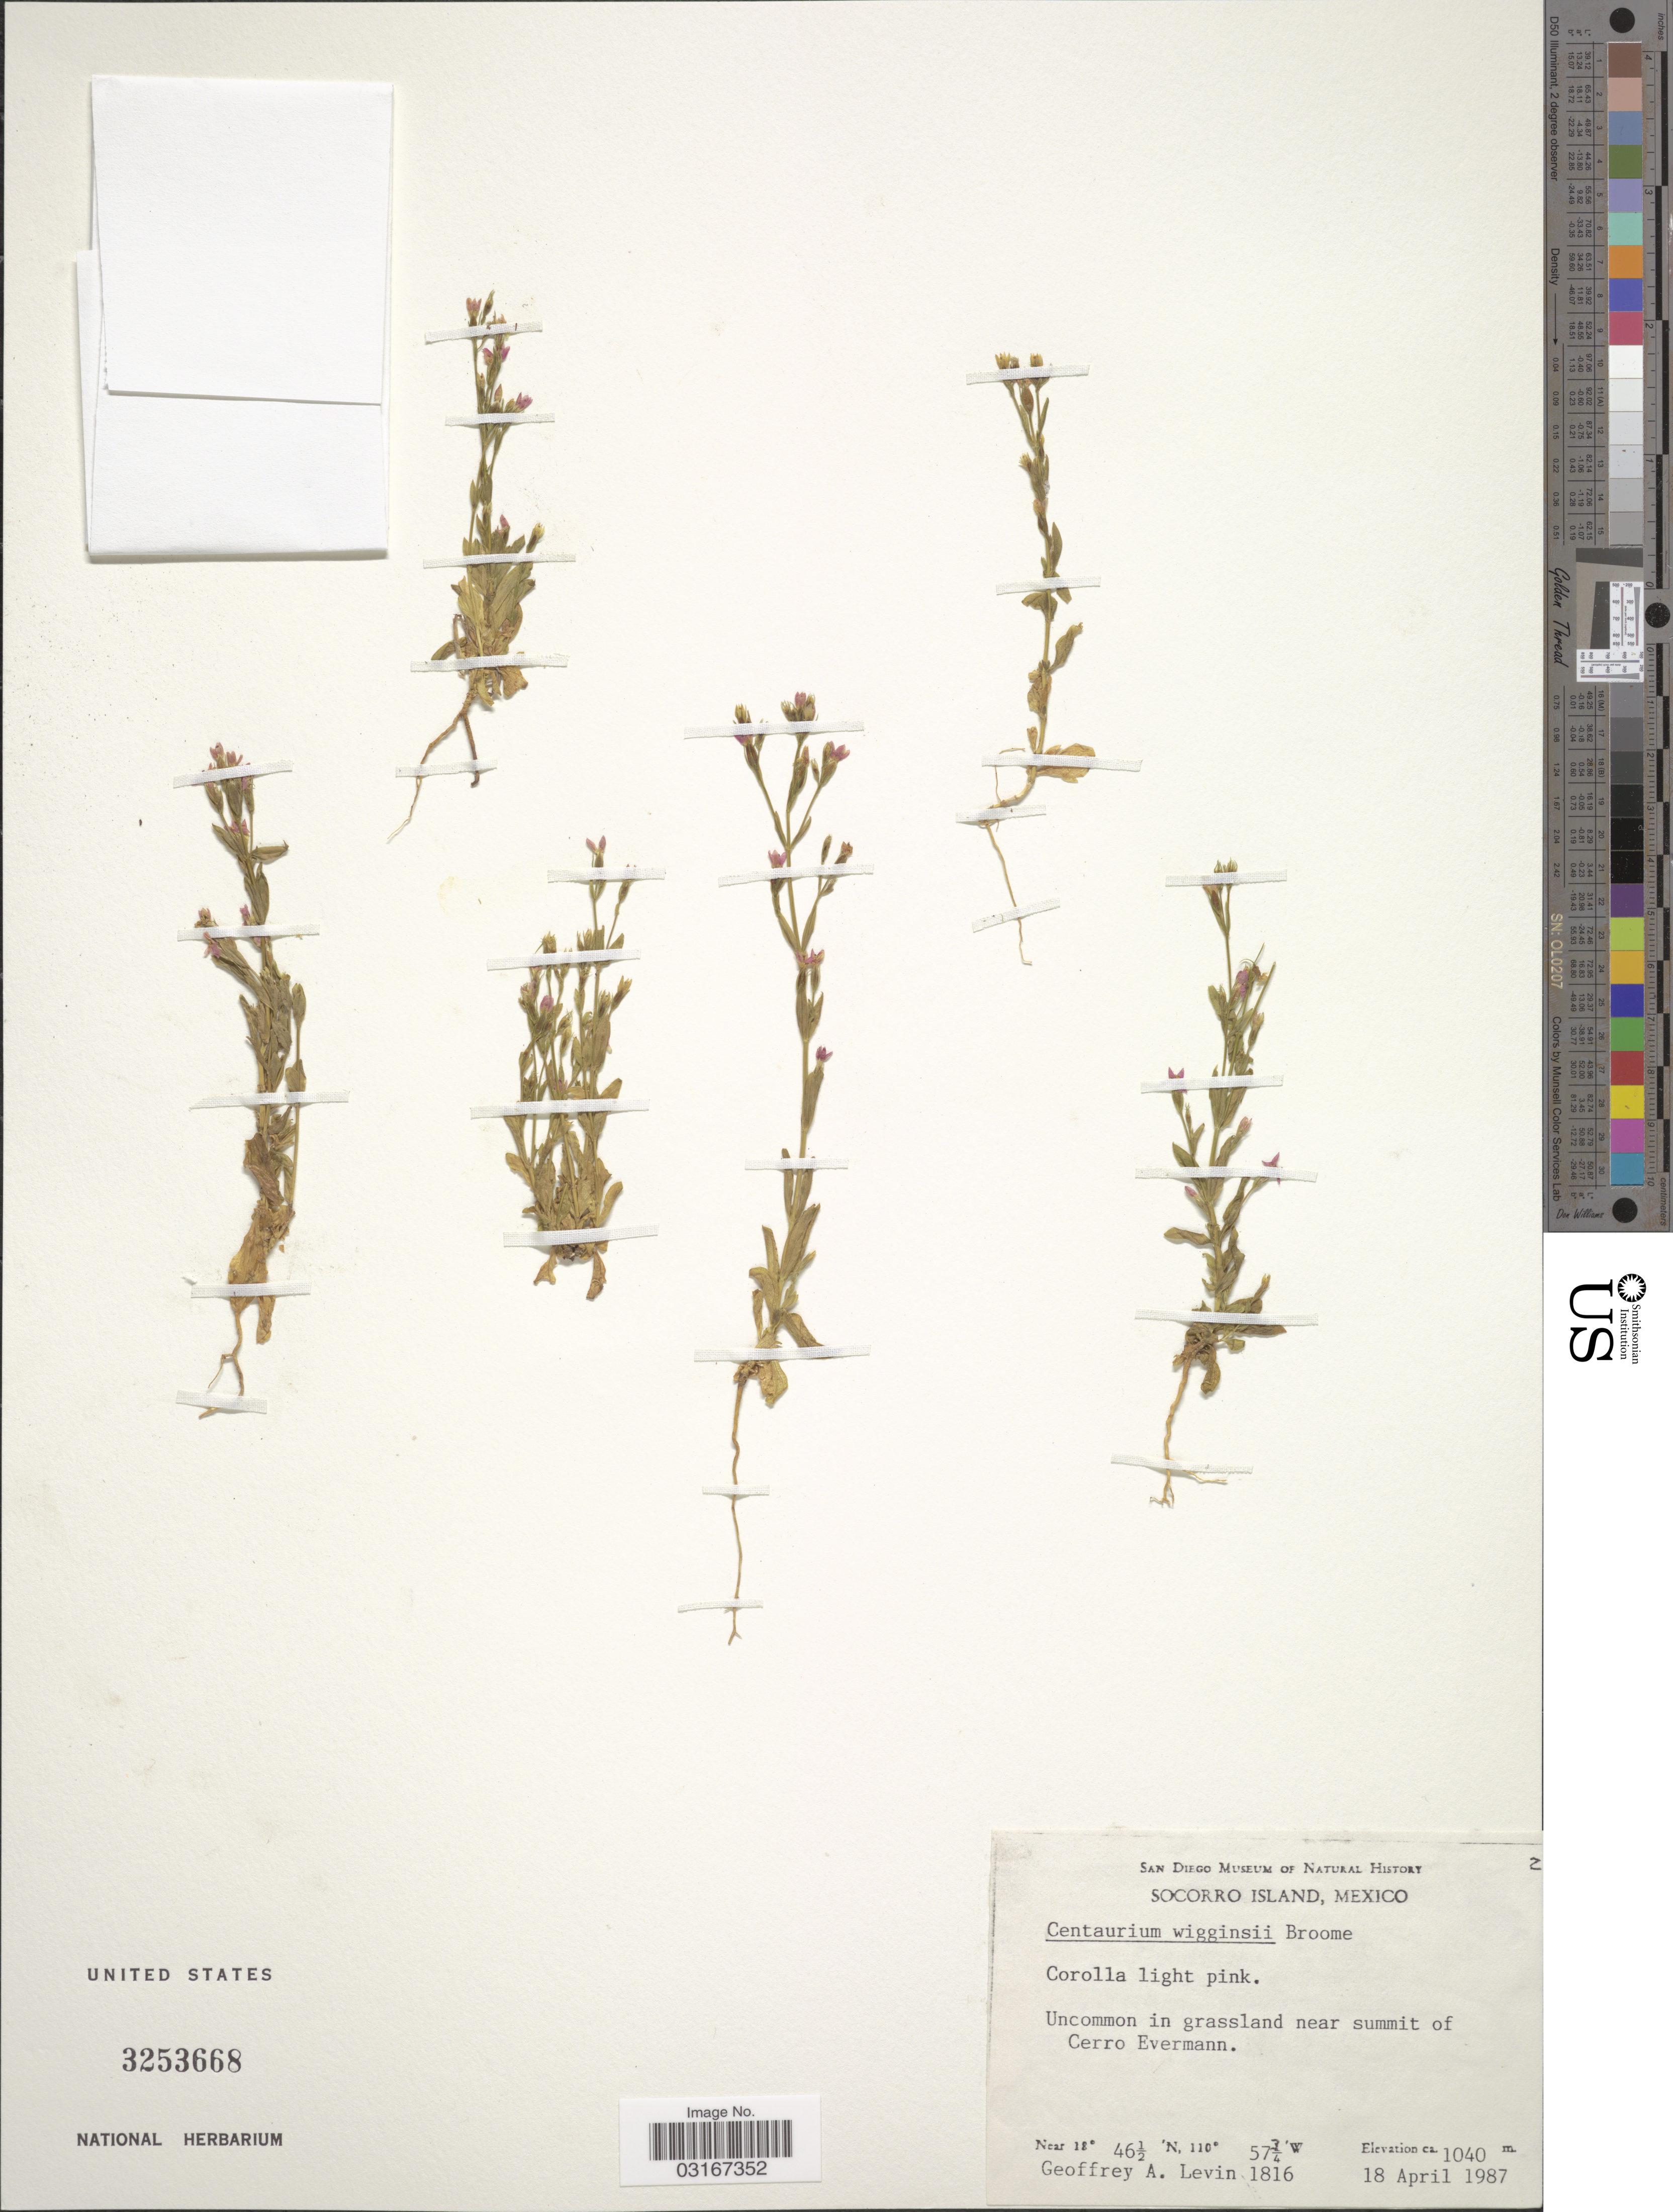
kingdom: Plantae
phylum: Tracheophyta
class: Magnoliopsida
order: Gentianales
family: Gentianaceae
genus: Centaurium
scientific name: Centaurium wigginsii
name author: C.R. Broome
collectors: G. Levin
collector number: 1816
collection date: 1987-04-18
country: Mexico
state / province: Colima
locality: Socorro Island. Uncommon in grassland near summit of Cerro Evermann.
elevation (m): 1040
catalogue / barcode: US 3253668